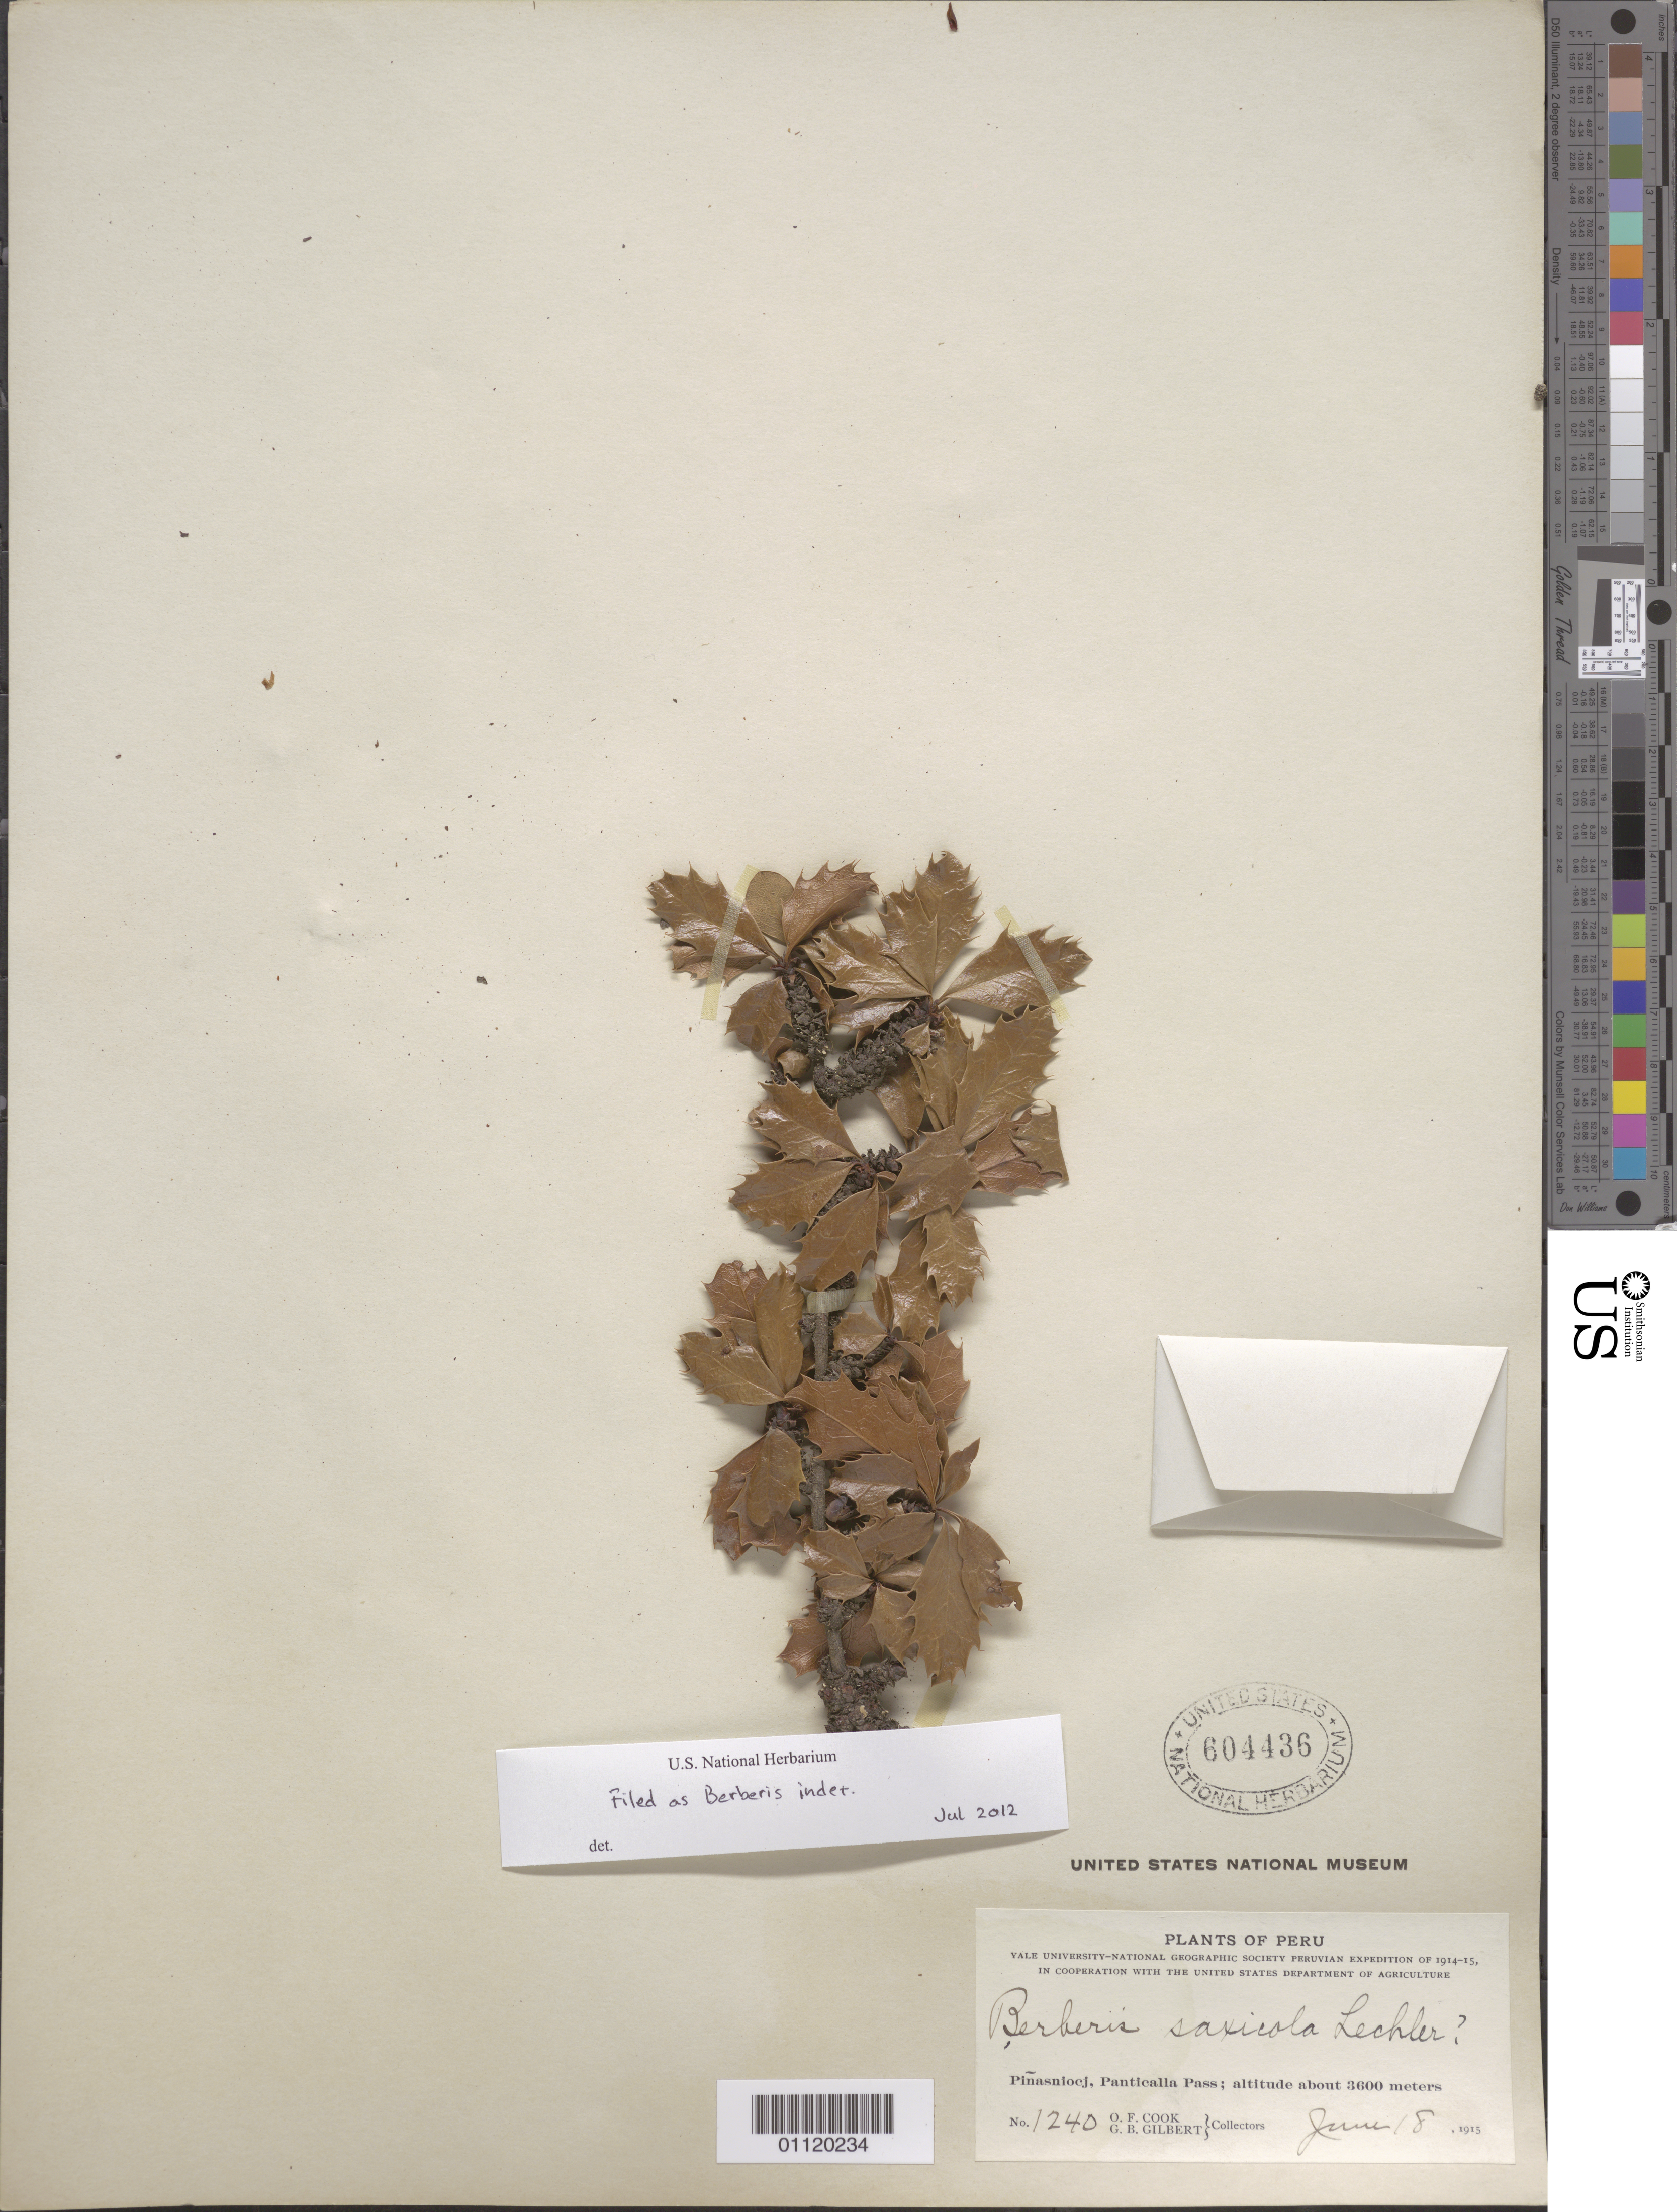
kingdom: Plantae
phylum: Tracheophyta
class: Magnoliopsida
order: Ranunculales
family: Berberidaceae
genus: Berberis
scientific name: Berberis saxicola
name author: Lech.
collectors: O. F. Cook & G. B. Gilbert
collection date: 1915-06-18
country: Peru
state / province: Cusco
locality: Piñasniocj, Panticalla Pass.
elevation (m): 3600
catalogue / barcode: US 604436